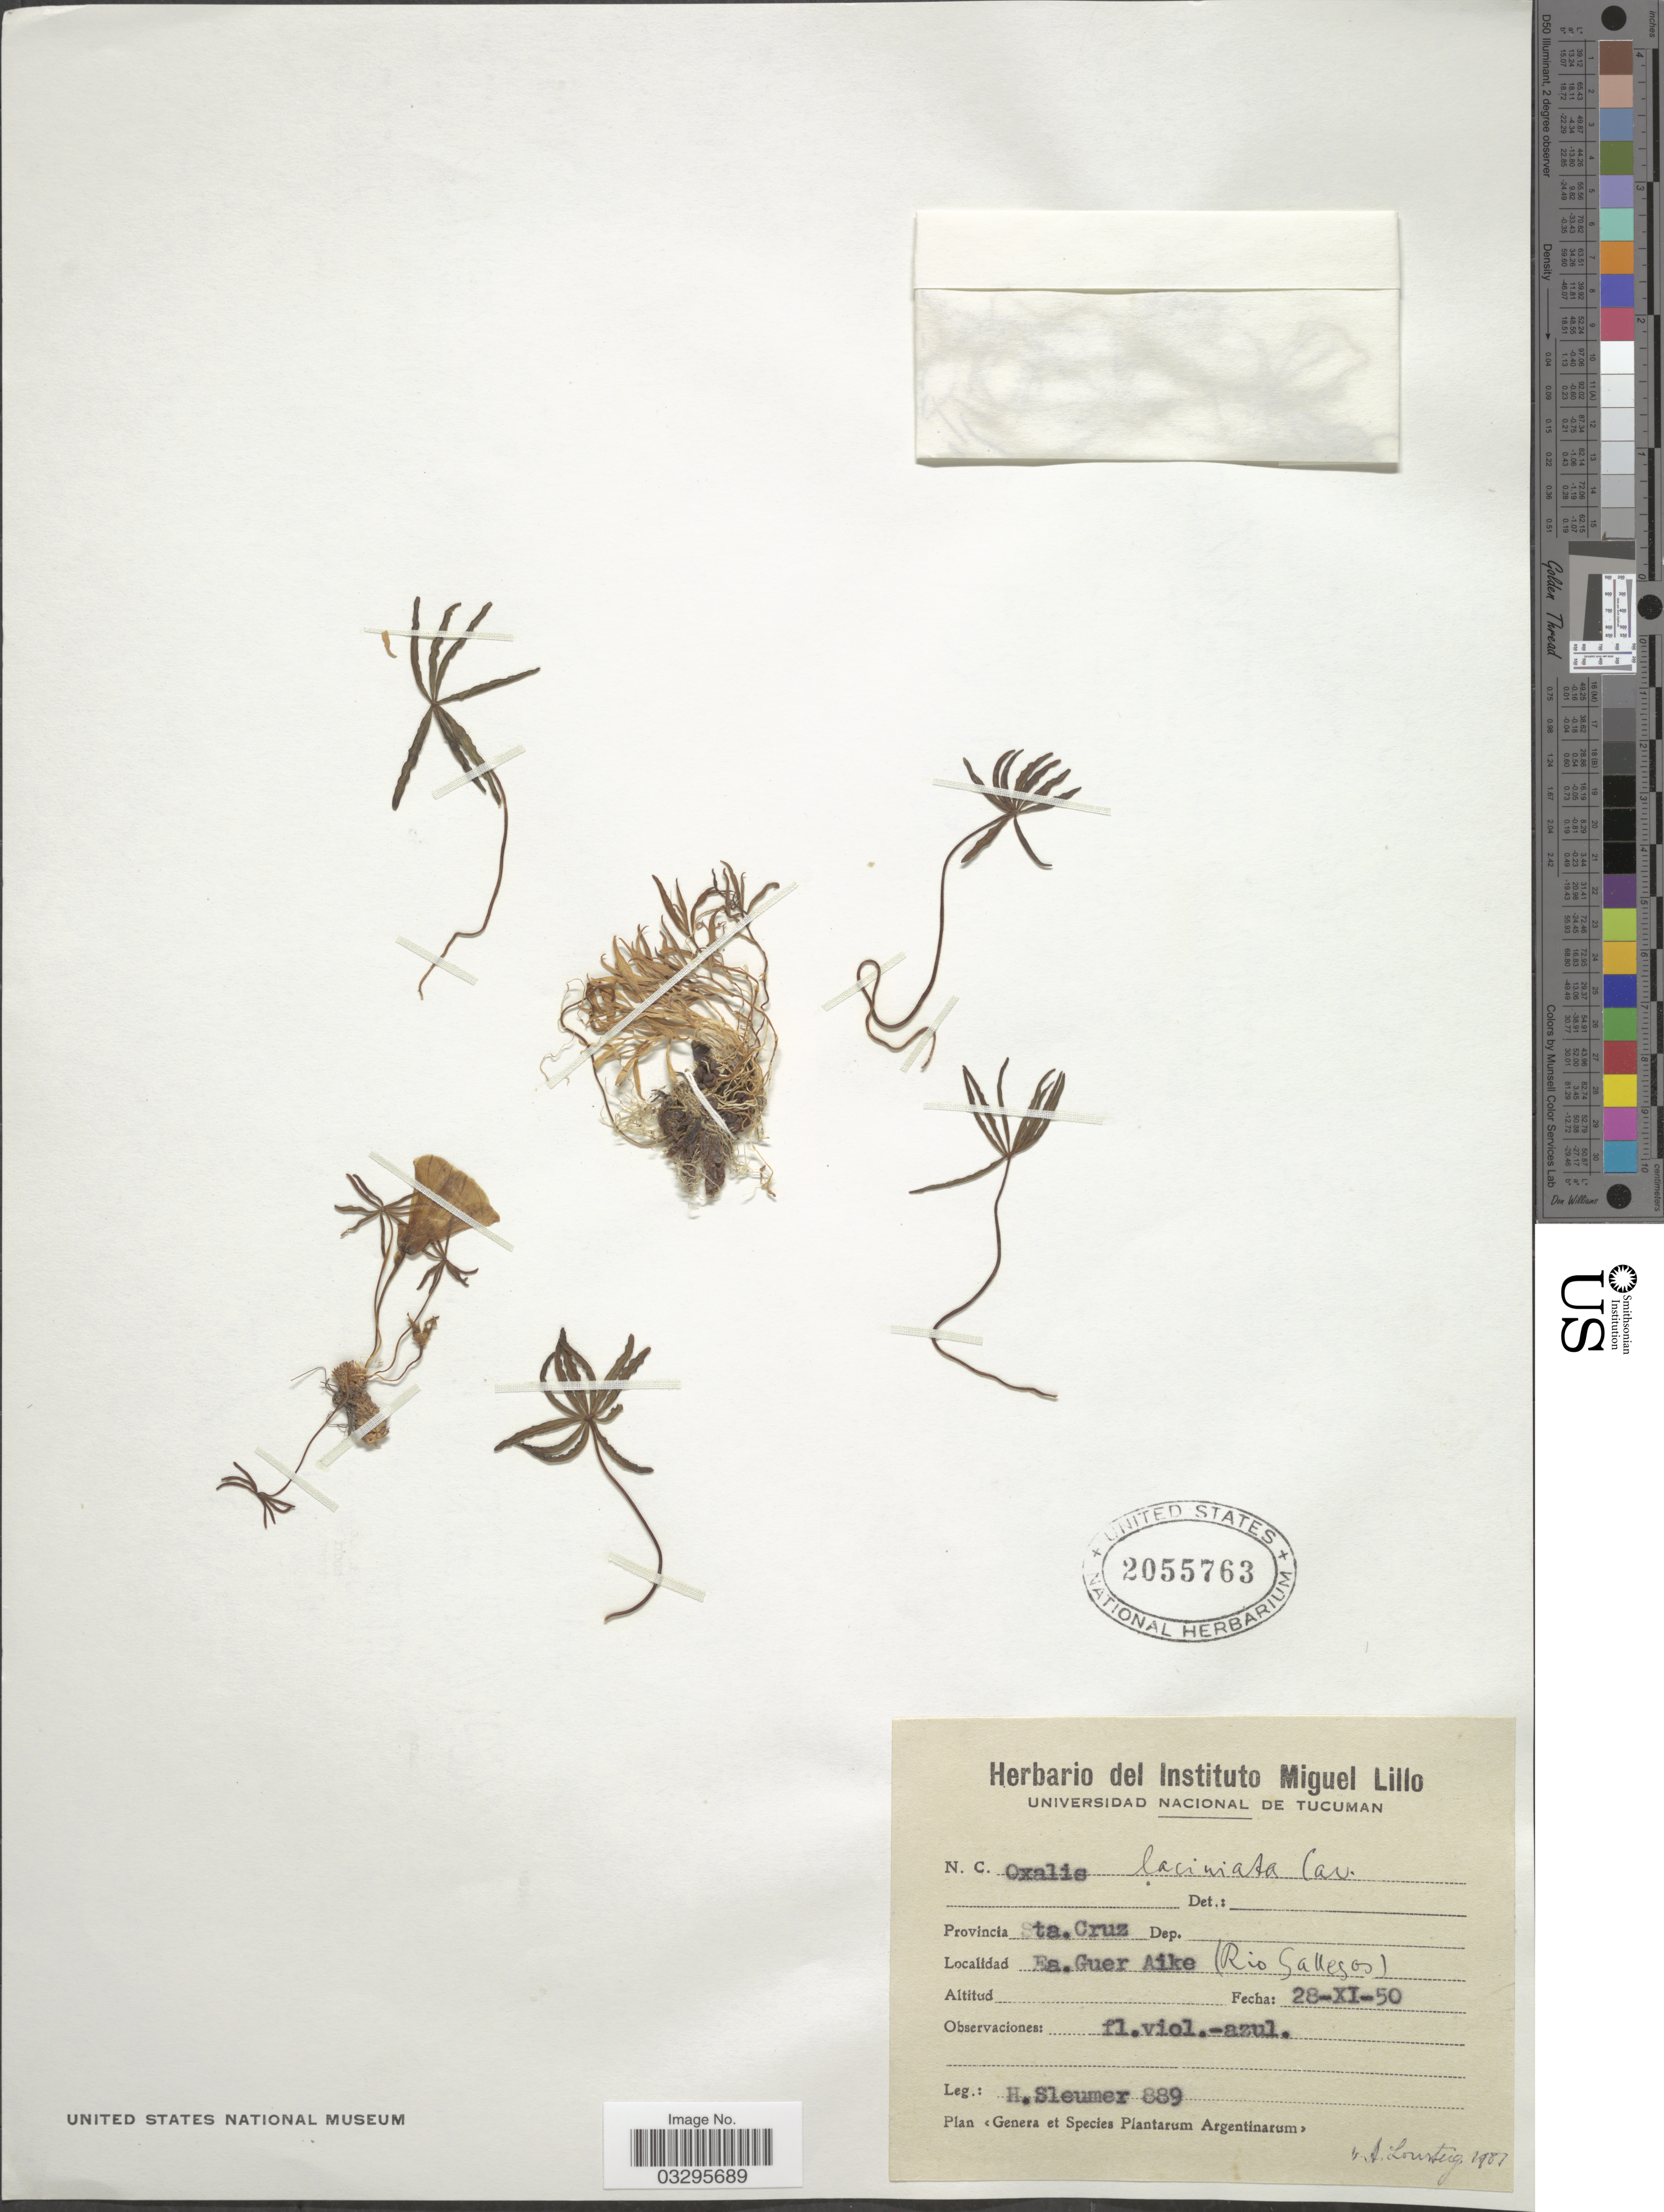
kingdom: Plantae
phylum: Tracheophyta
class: Magnoliopsida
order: Oxalidales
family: Oxalidaceae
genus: Oxalis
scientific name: Oxalis laciniata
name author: Cav.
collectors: H. O. Sleumer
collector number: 889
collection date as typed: Transcribed d/m/y: 28/11/50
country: Argentina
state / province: Santa Cruz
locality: Ea. Guer Aike (Rio Gallegos).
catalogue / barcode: US 2055763